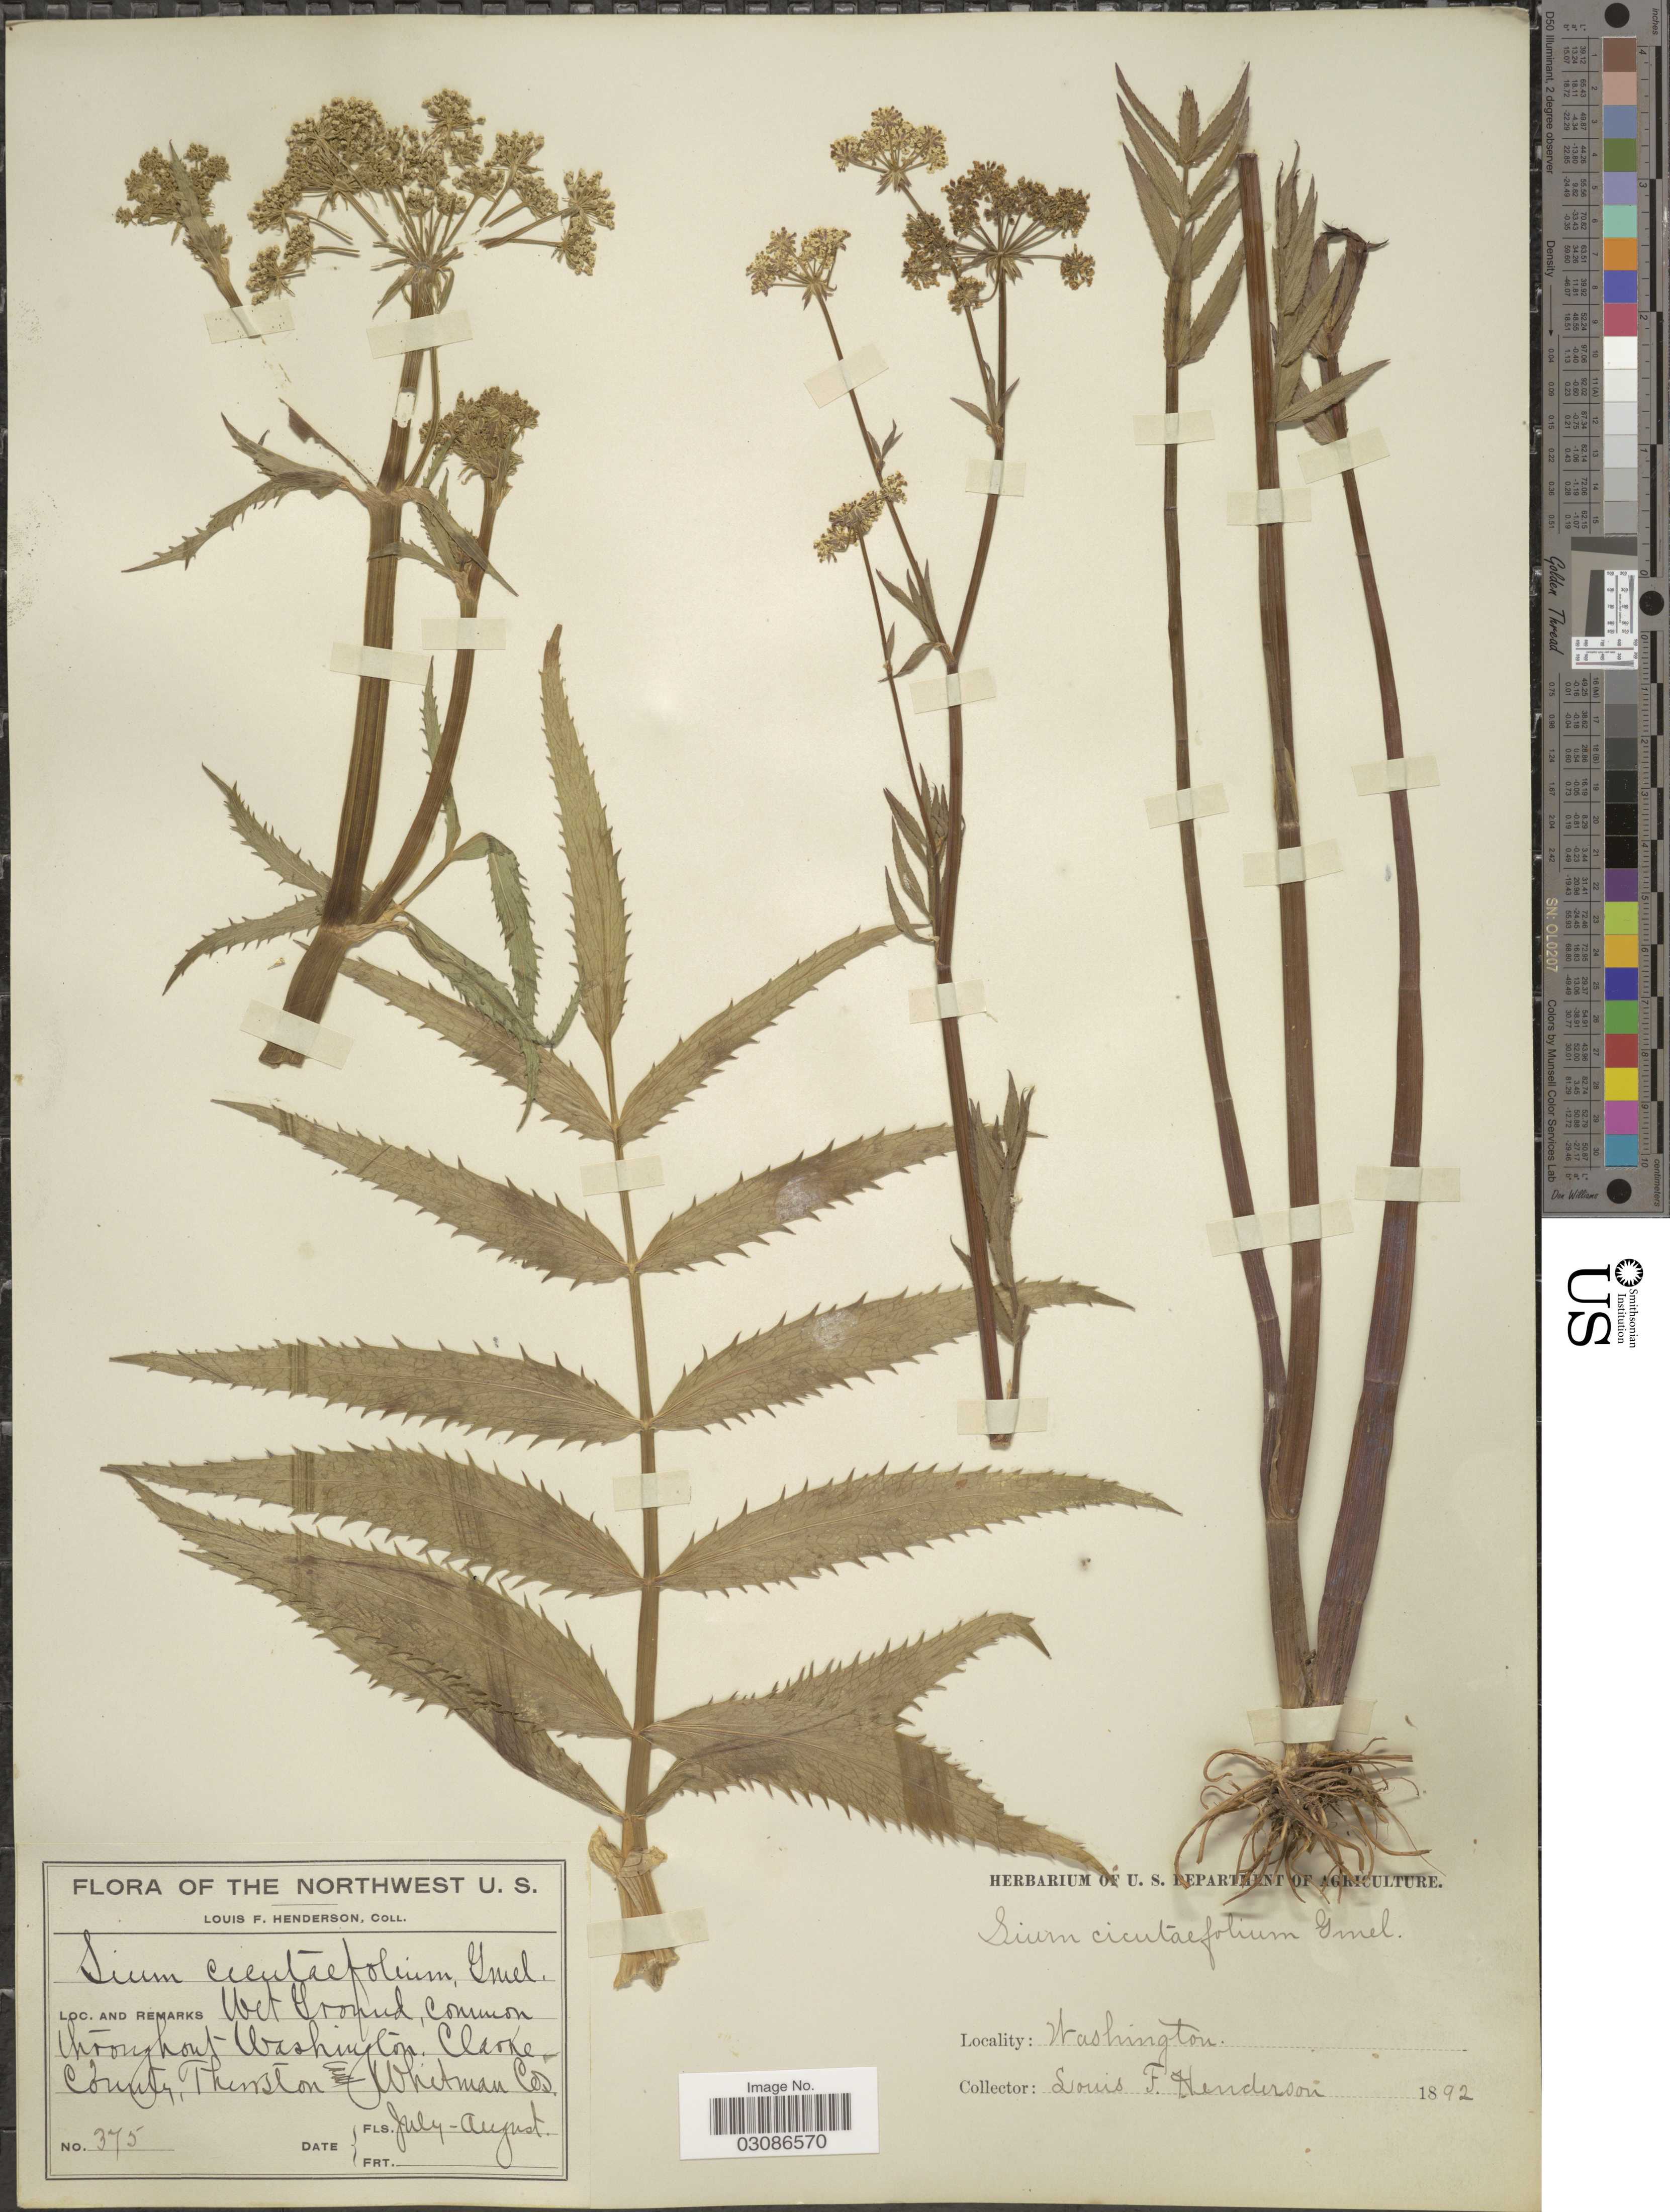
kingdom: Plantae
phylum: Tracheophyta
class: Magnoliopsida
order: Apiales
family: Apiaceae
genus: Sium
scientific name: Sium suave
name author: Walter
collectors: L. Henderson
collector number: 375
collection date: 1892-07/1892-08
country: United States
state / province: Washington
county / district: Whitman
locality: The Northwest, common throughout Washington, Clarke County, Thurston Whitman Co.